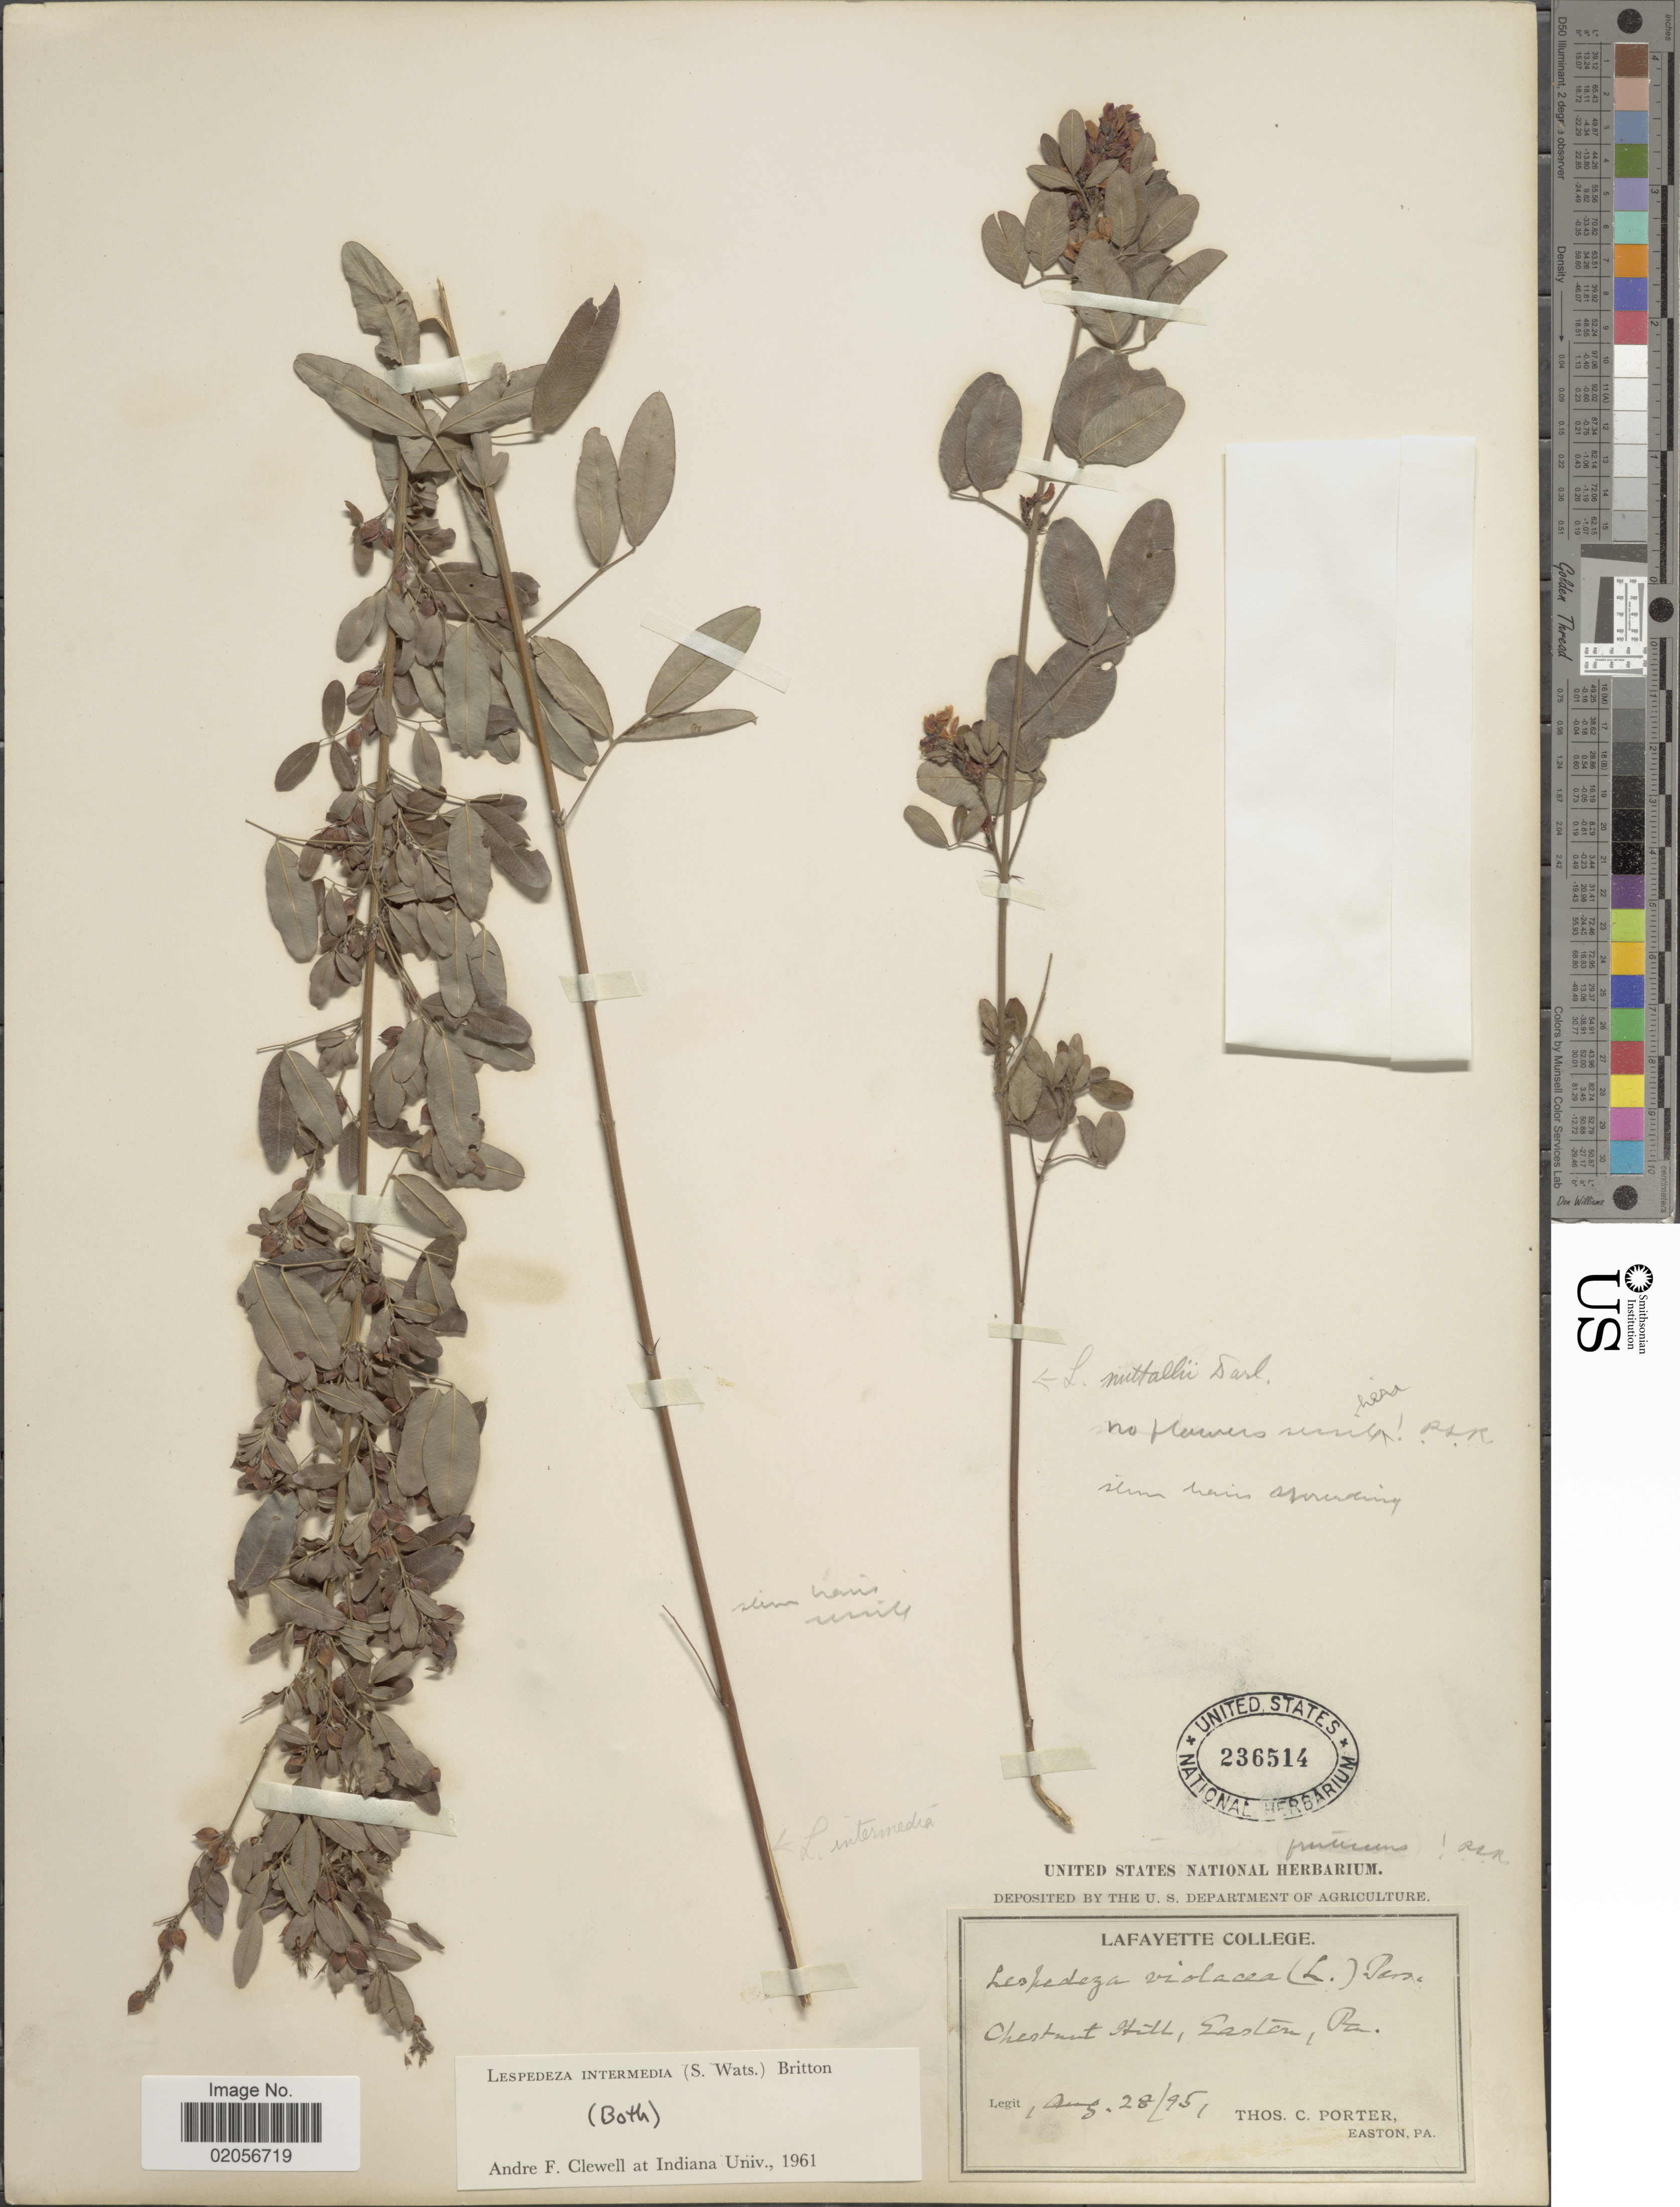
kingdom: Plantae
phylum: Tracheophyta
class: Magnoliopsida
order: Fabales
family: Fabaceae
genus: Lespedeza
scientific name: Lespedeza intermedia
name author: (S. Watson) Britton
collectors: T. Porter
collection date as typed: Transcribed d/m/y: 28/9/95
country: United States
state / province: Pennsylvania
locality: Lafayette College, Chesnut Hill, Easton, Pa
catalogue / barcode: US 236514